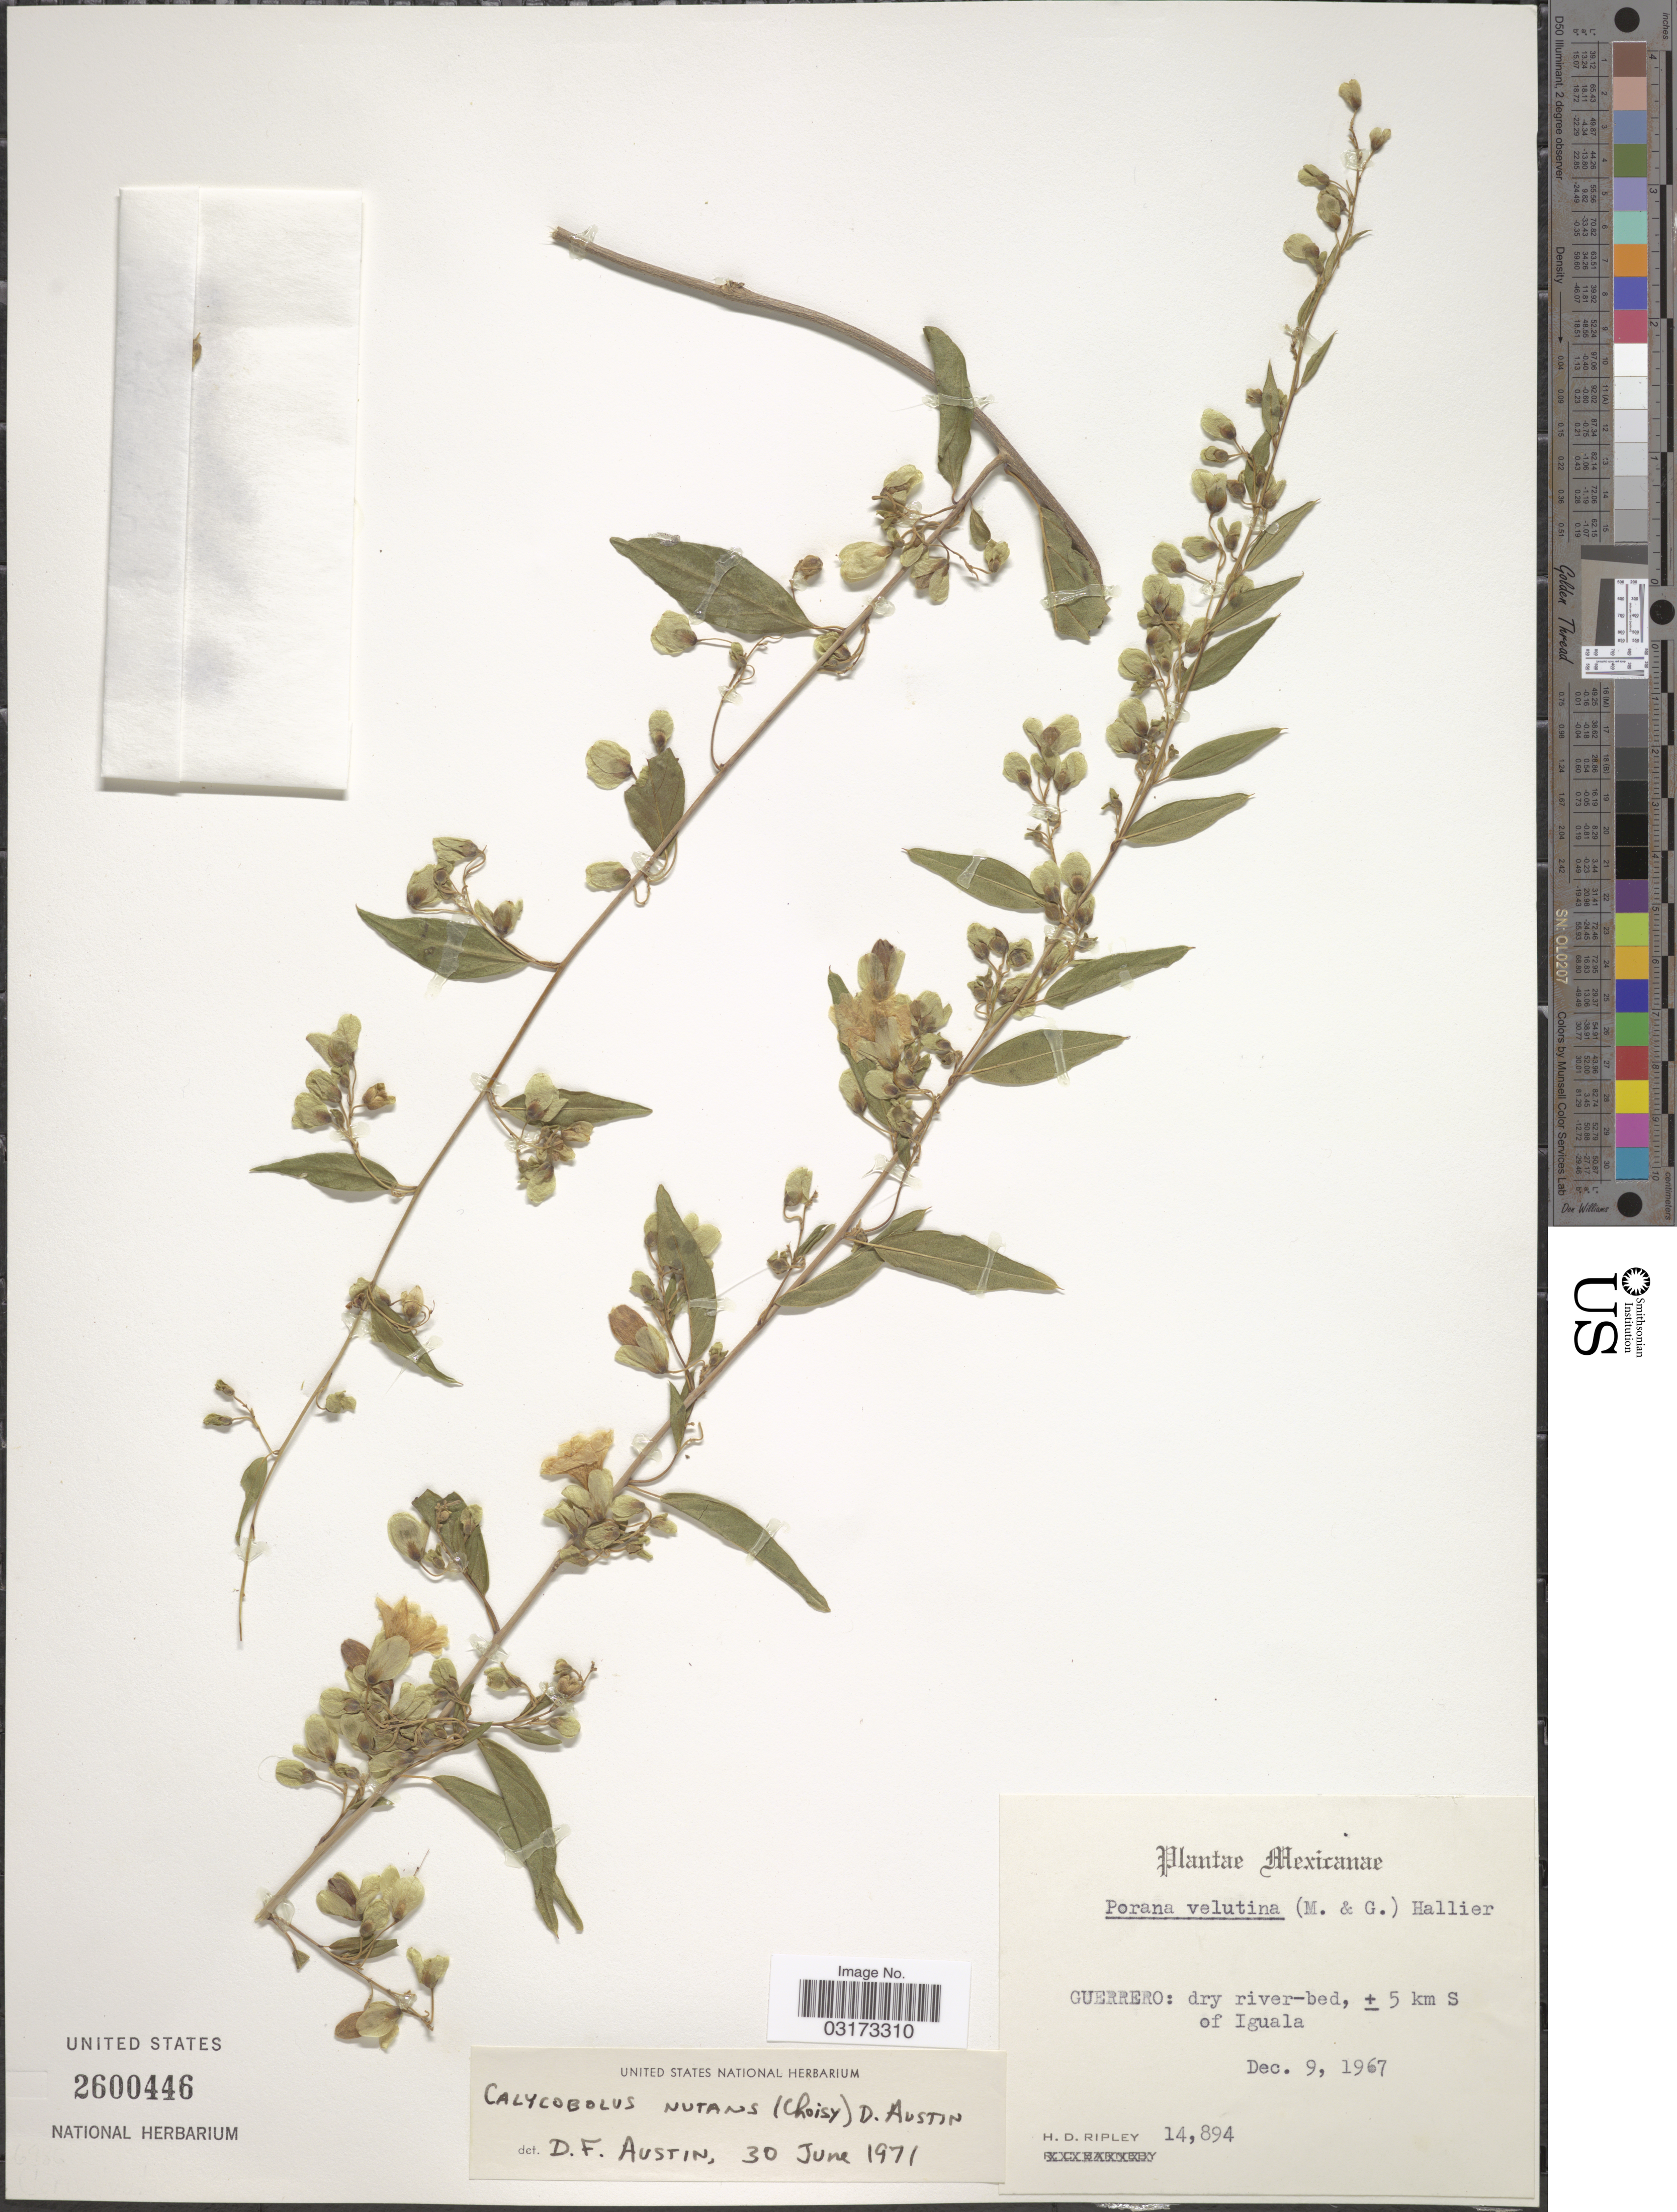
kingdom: Plantae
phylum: Tracheophyta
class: Magnoliopsida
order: Solanales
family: Convolvulaceae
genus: Calycobolus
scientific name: Calycobolus nutans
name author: (Moc. & Sessé ex Choisy) D.F. Austin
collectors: H. Ripley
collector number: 14894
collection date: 1967-12-09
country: Mexico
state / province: Guerrero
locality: ± 5 km S of Iguala.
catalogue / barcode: US 2600446